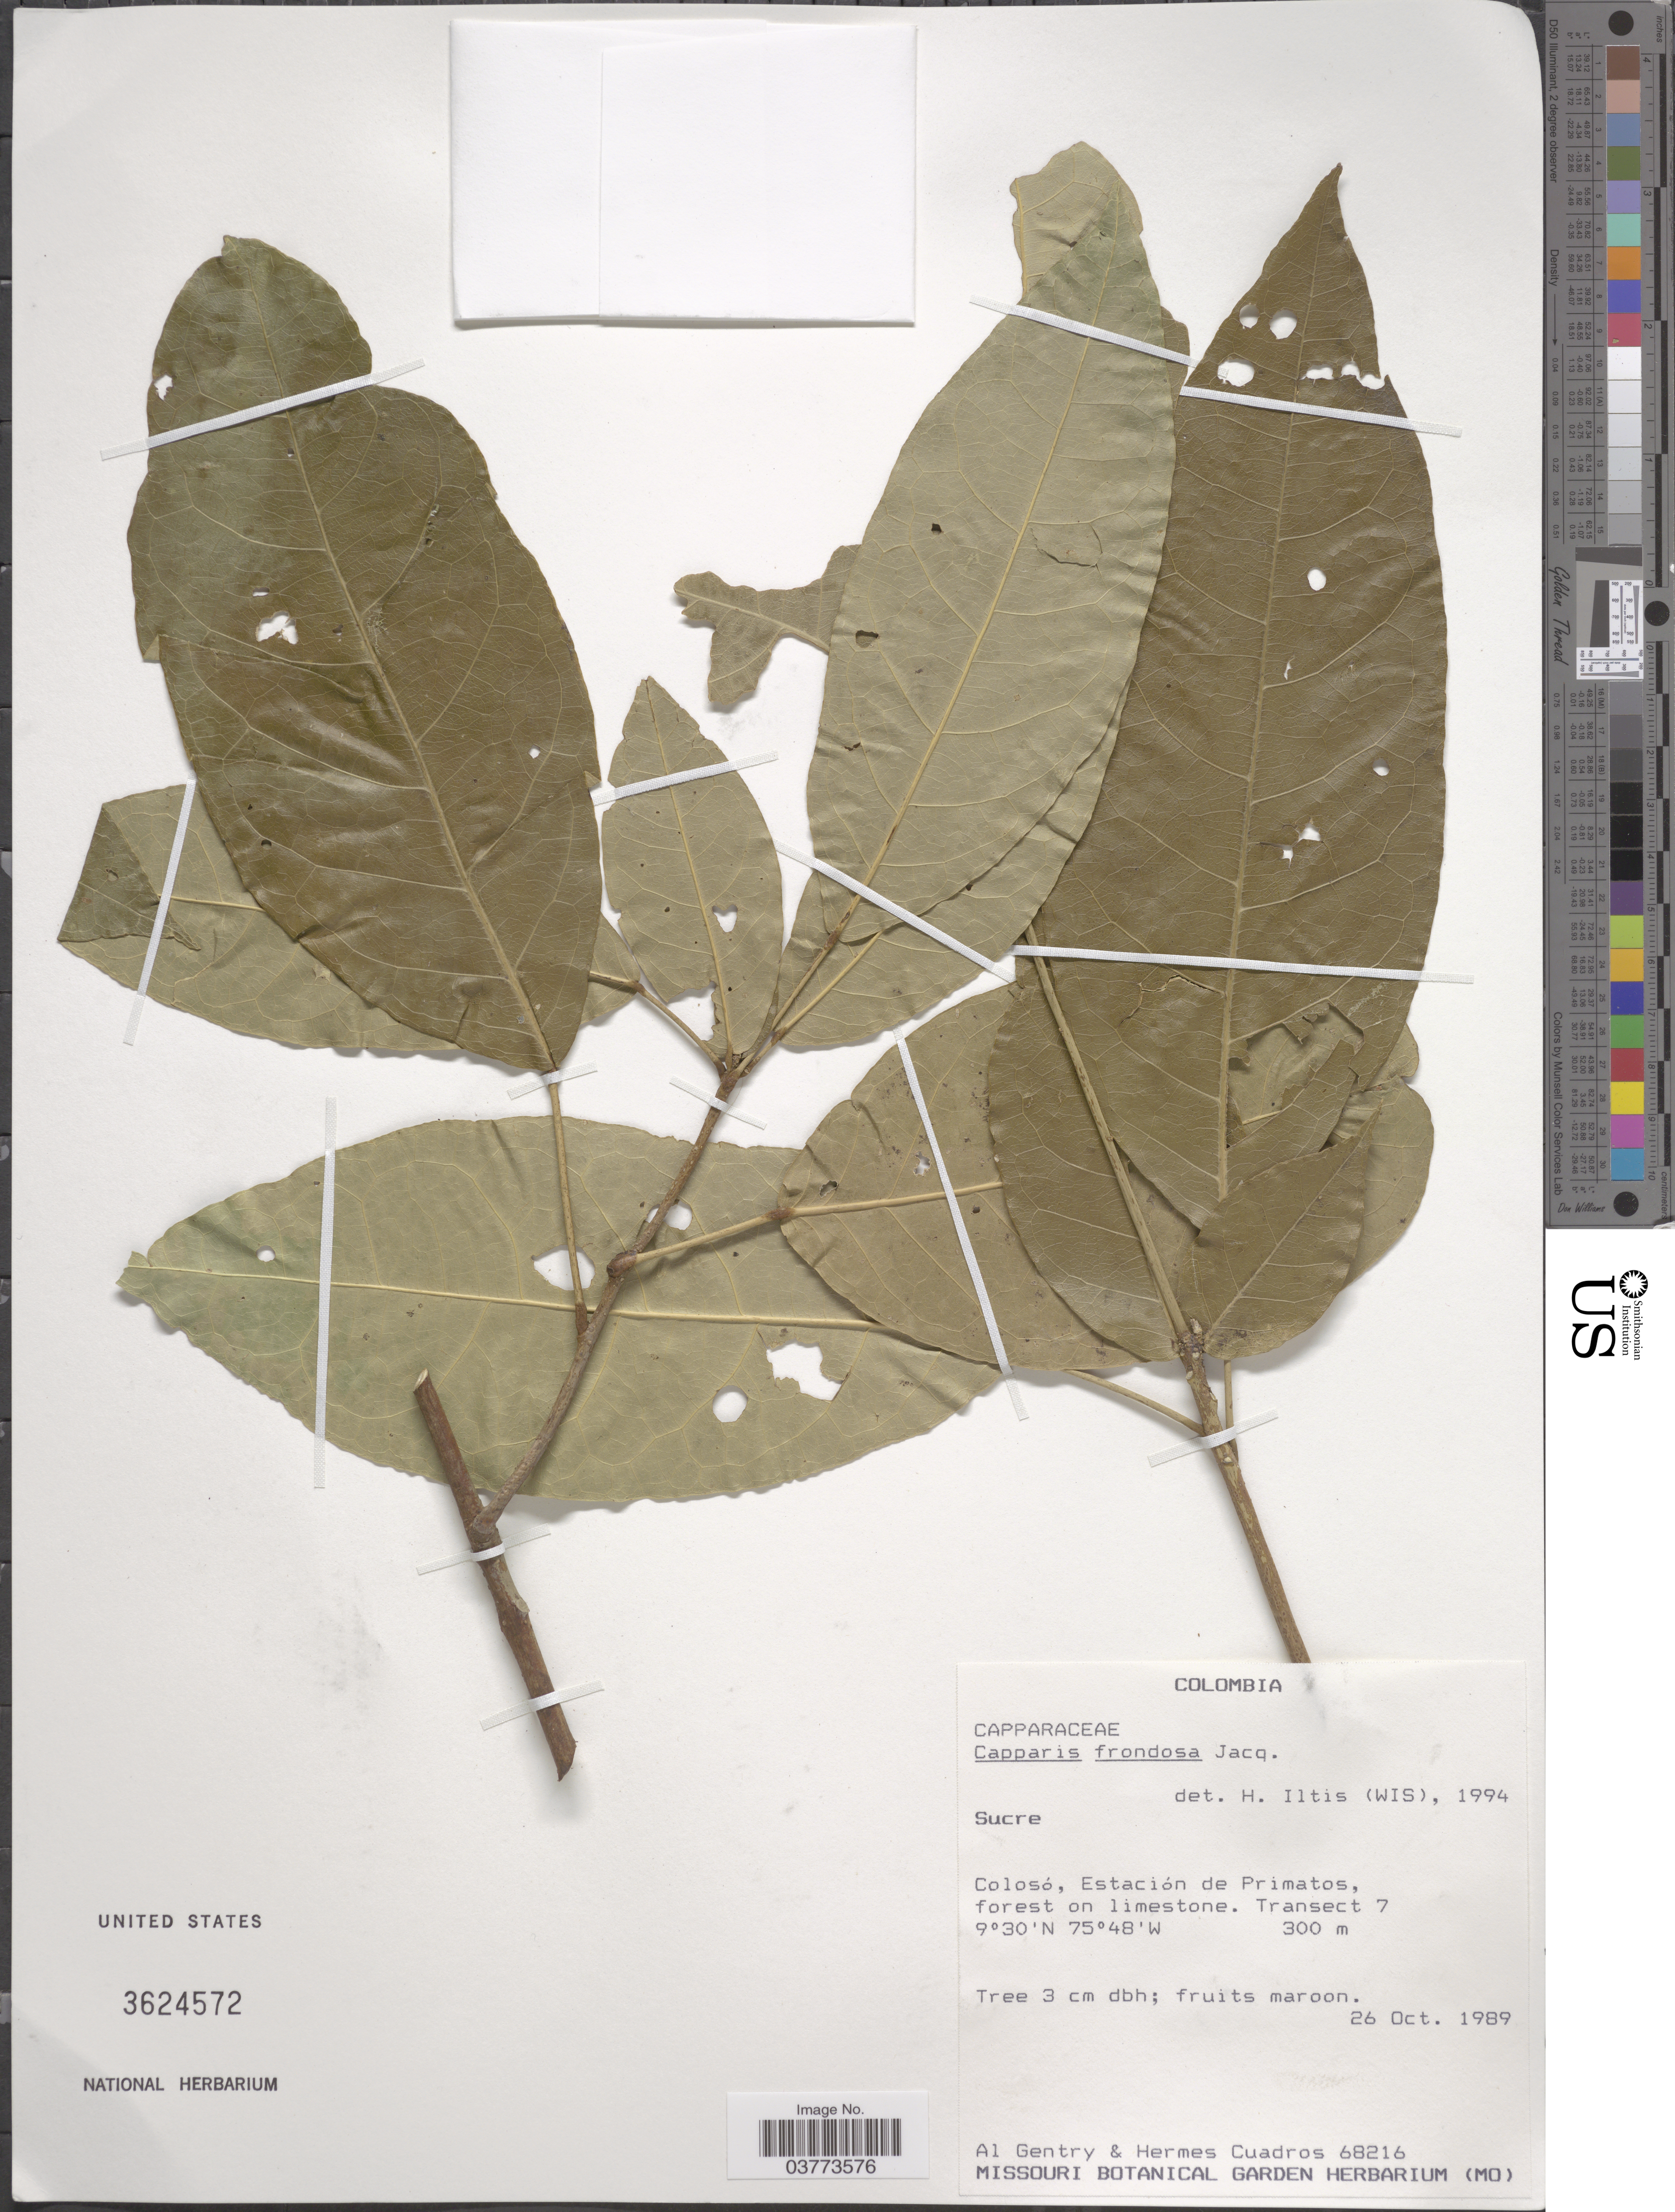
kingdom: Plantae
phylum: Tracheophyta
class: Magnoliopsida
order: Brassicales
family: Capparaceae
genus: Capparidastrum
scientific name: Capparidastrum frondosum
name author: (Jacq.) Cornejo & Iltis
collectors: A. H. Gentry & H. Cuadros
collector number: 68216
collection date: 1989-10-26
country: Colombia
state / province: Sucre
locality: Colosó, Estación de Primatos, forest on limestone. Transect 7.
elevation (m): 300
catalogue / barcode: US 3624572